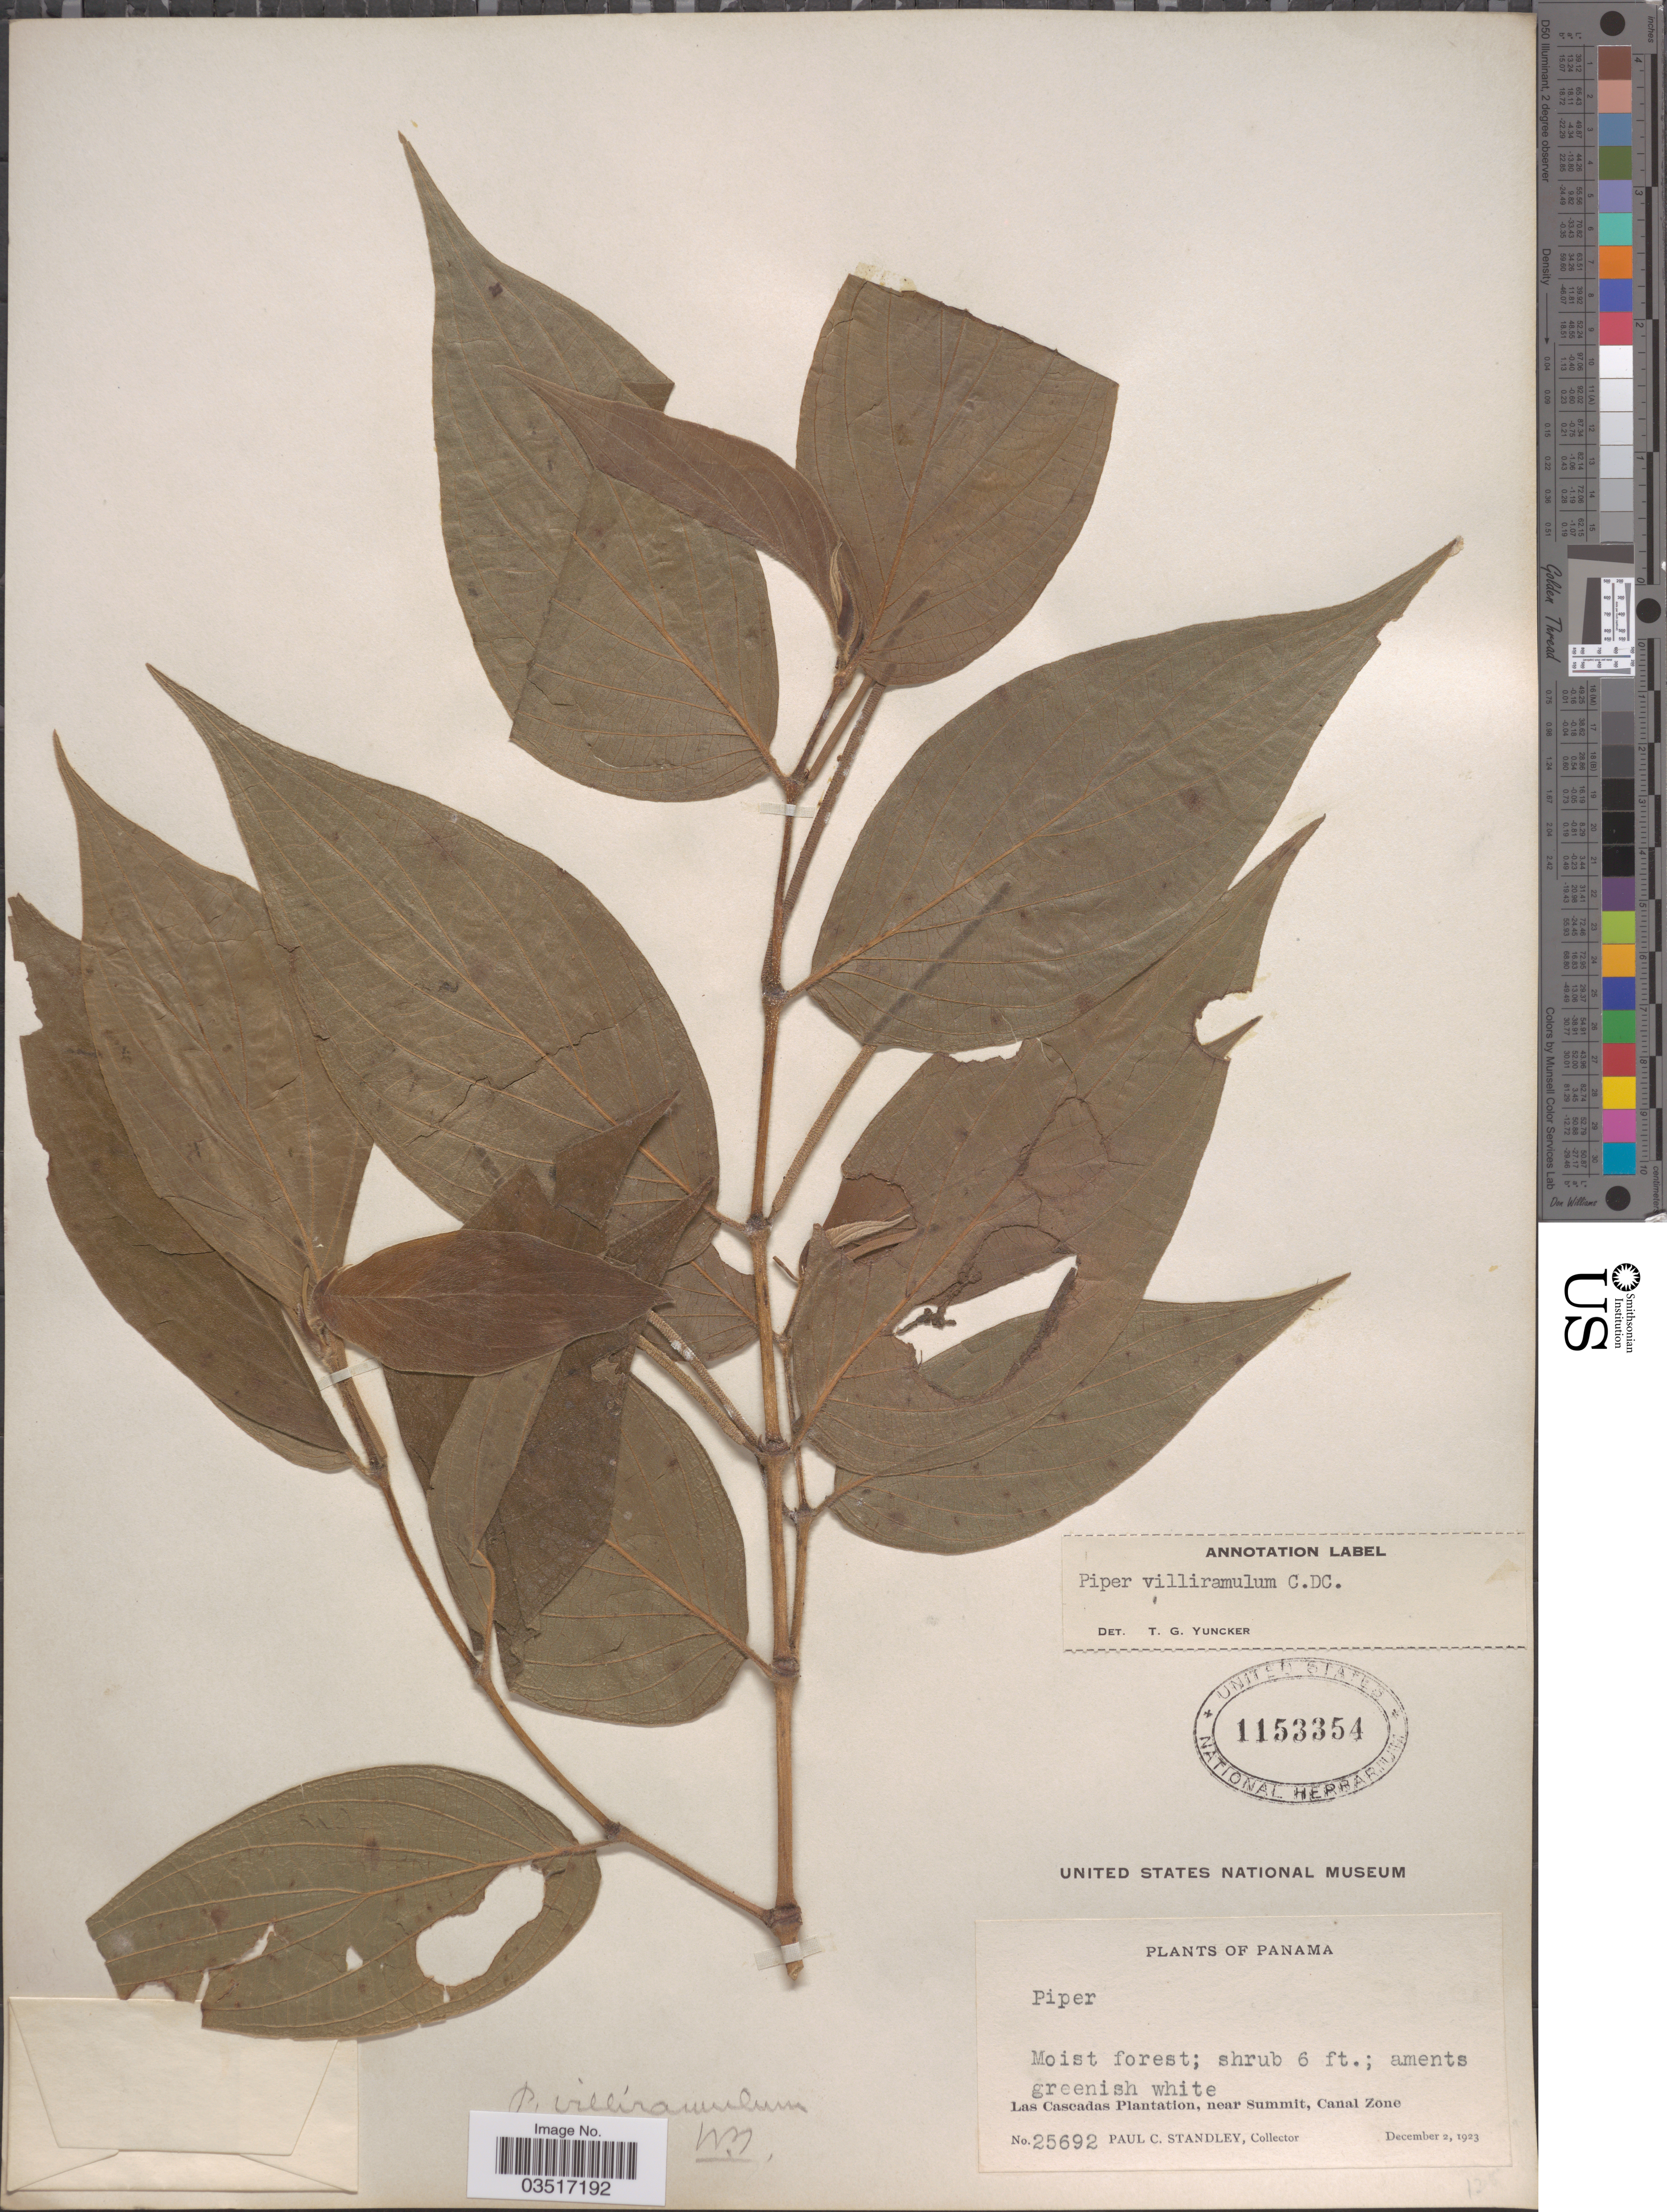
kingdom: Plantae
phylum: Tracheophyta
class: Magnoliopsida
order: Piperales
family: Piperaceae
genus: Piper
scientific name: Piper villiramulum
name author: C. DC.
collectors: P. C. Standley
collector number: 25692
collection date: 1923-12-02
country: Panama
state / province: Colón / Panamá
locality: Las Cascadas Plantation, near Summit, Canal Zone.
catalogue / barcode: US 1153354